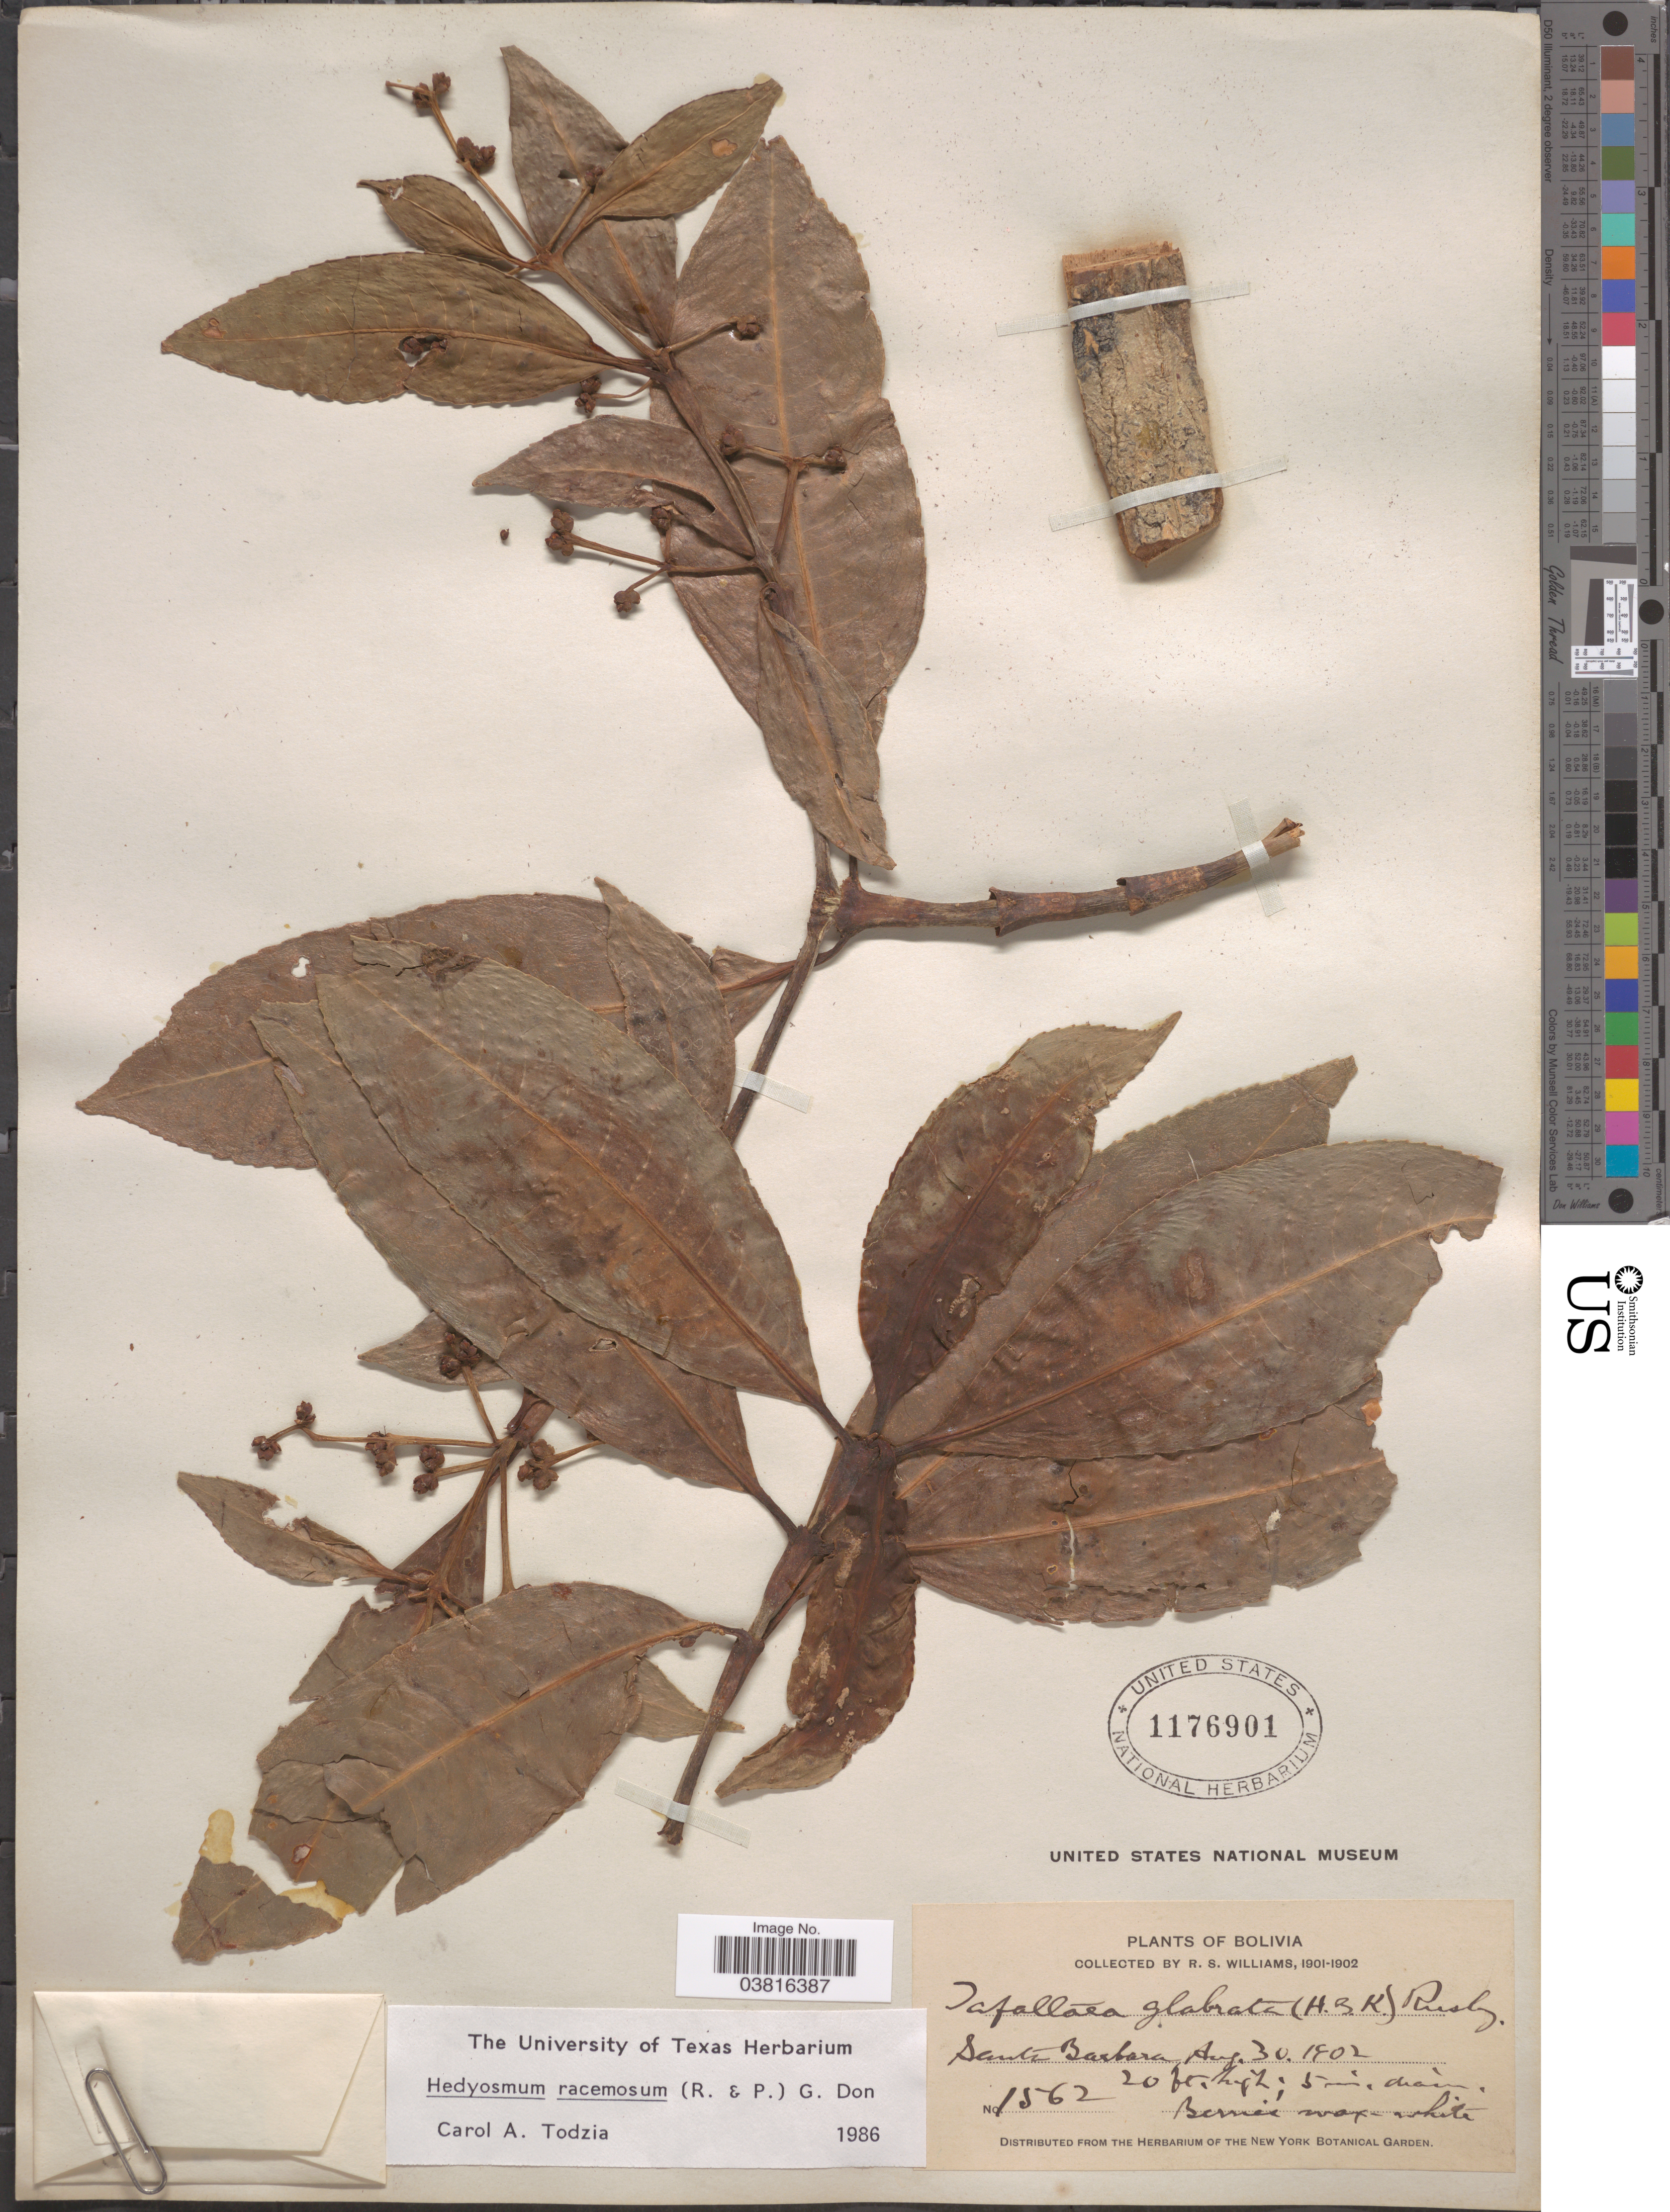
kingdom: Plantae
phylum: Tracheophyta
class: Magnoliopsida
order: Chloranthales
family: Chloranthaceae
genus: Hedyosmum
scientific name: Hedyosmum racemosum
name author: (Ruiz & Pav.) G. Don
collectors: R. S. Williams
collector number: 1562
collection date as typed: Aug. 30, '02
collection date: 1902-08-30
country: Bolivia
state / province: La Paz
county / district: Franz Tamayo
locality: Santa Barbara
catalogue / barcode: US 1176901